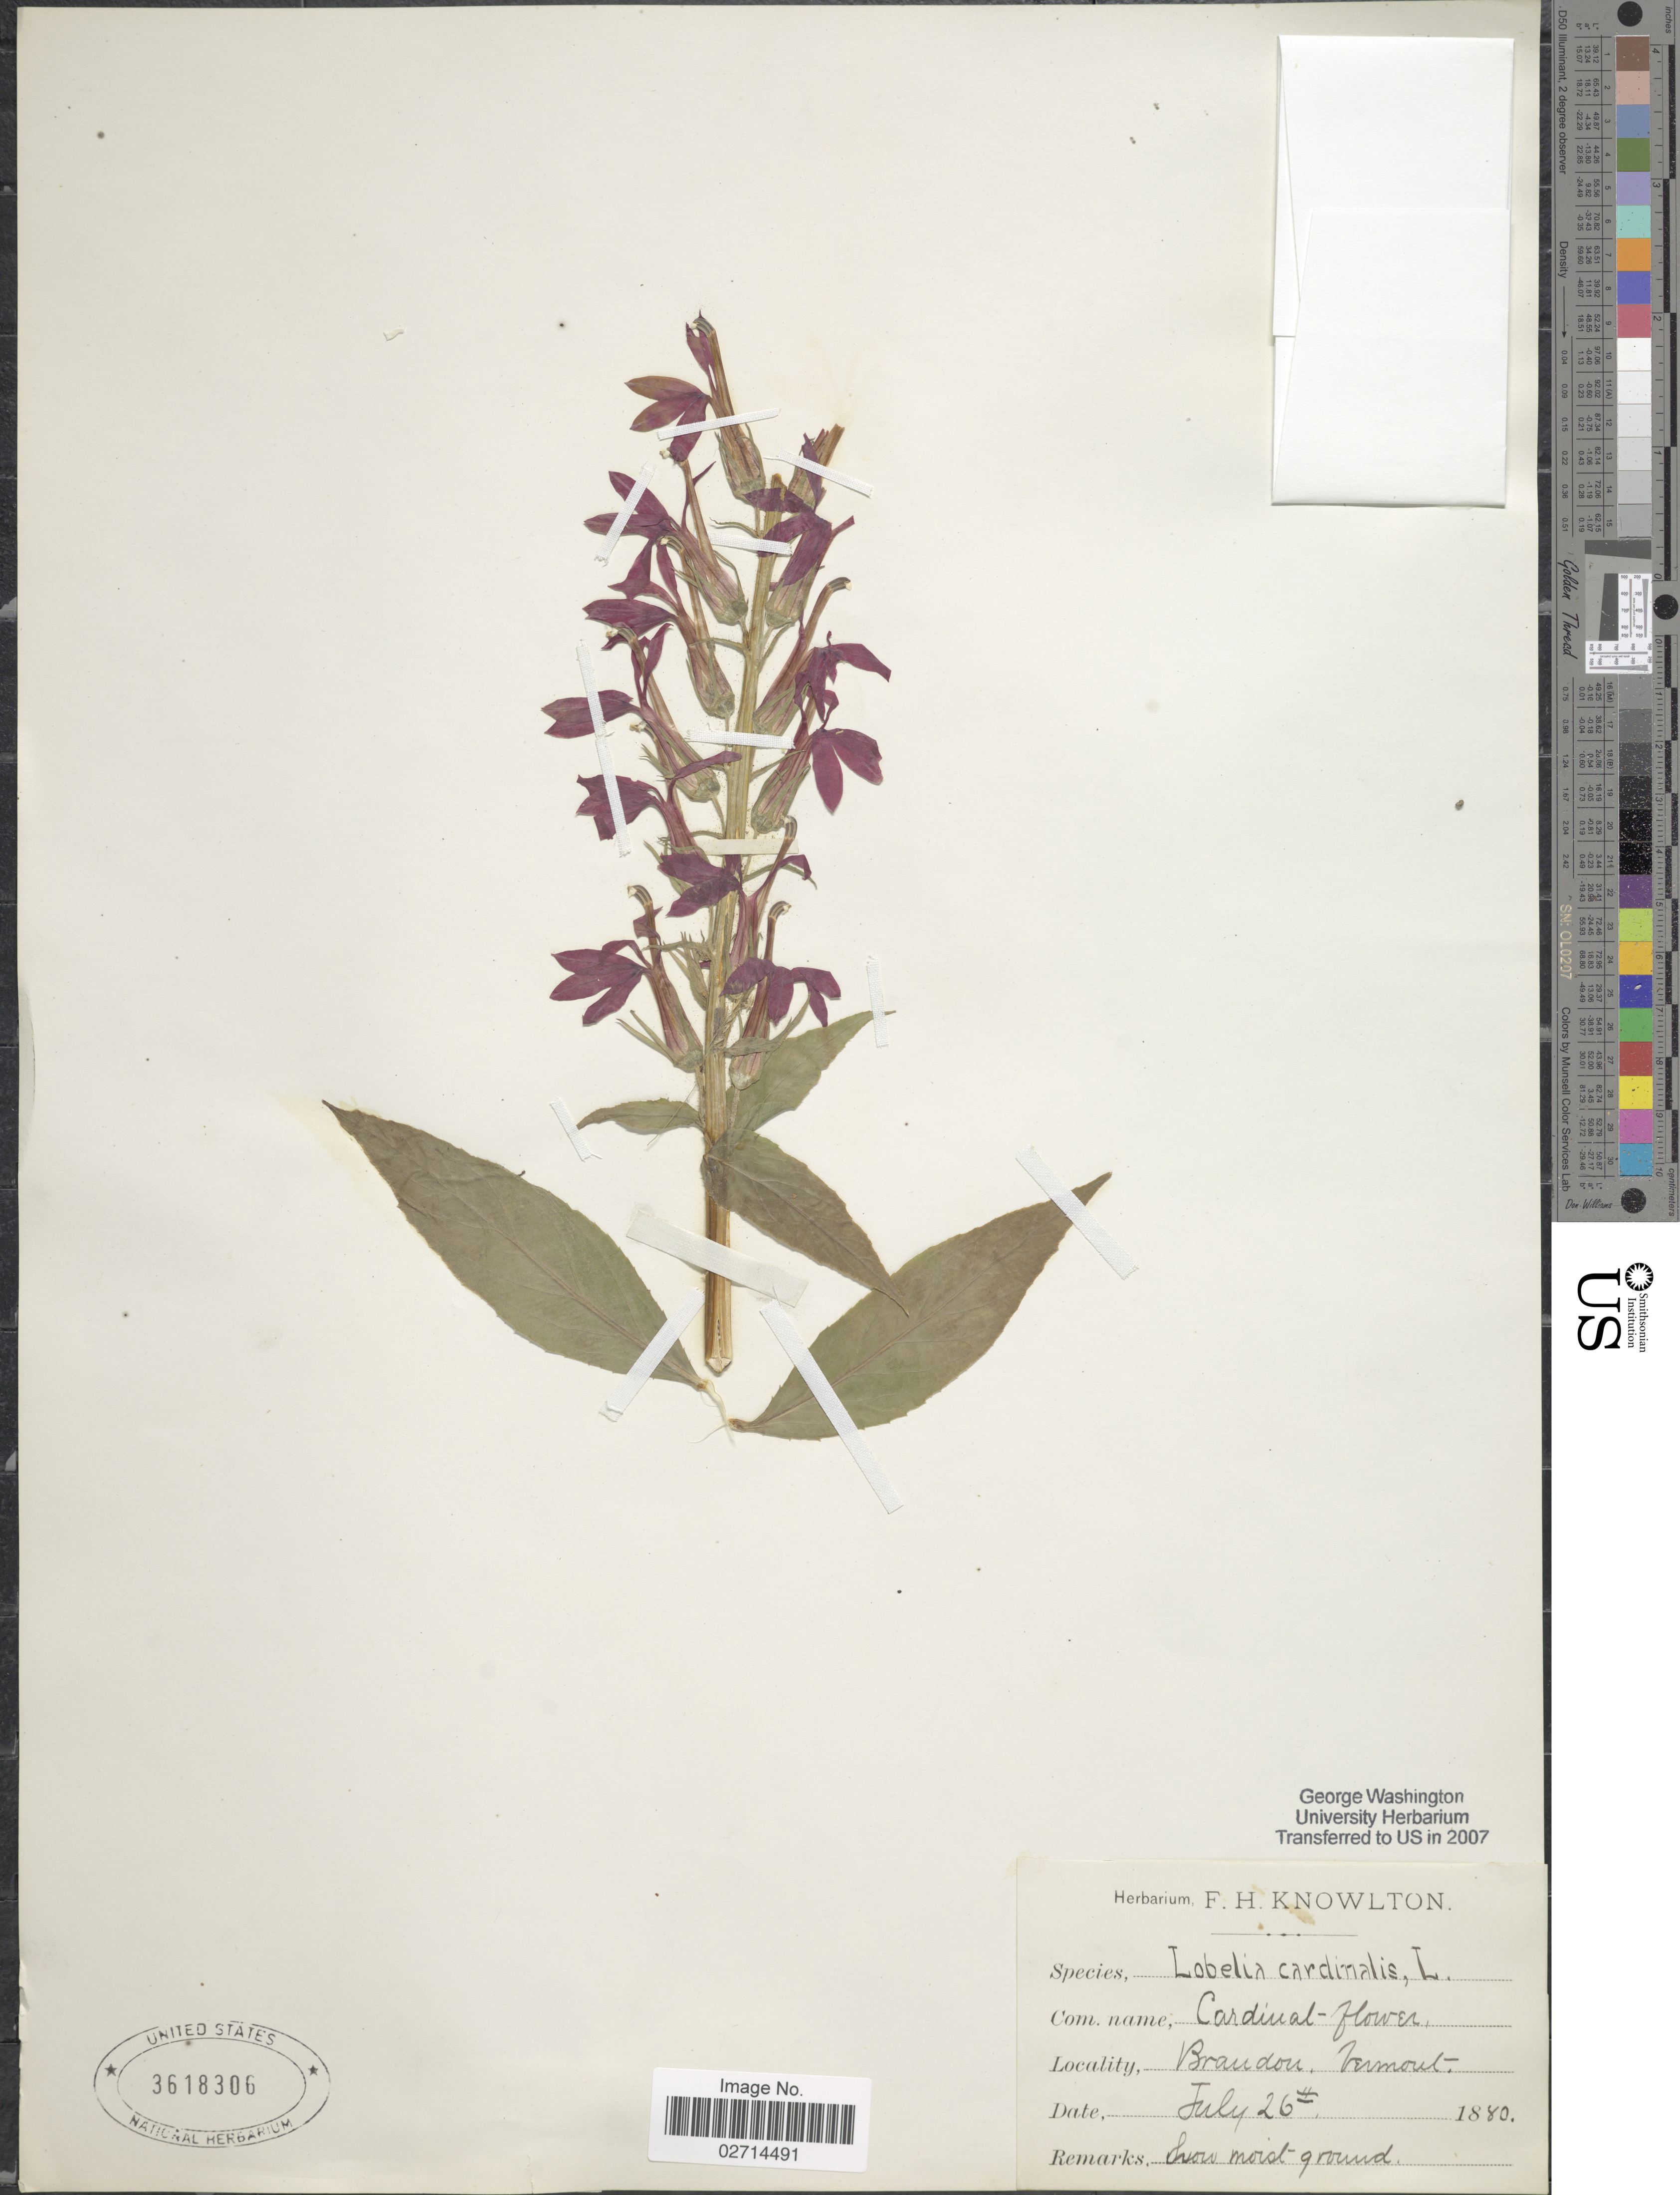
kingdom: Plantae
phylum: Tracheophyta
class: Magnoliopsida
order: Asterales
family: Campanulaceae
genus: Lobelia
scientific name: Lobelia cardinalis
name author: L.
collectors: F. H. Knowlton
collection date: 1880-07-26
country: United States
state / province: Vermont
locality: Brandon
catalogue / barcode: US 3618306